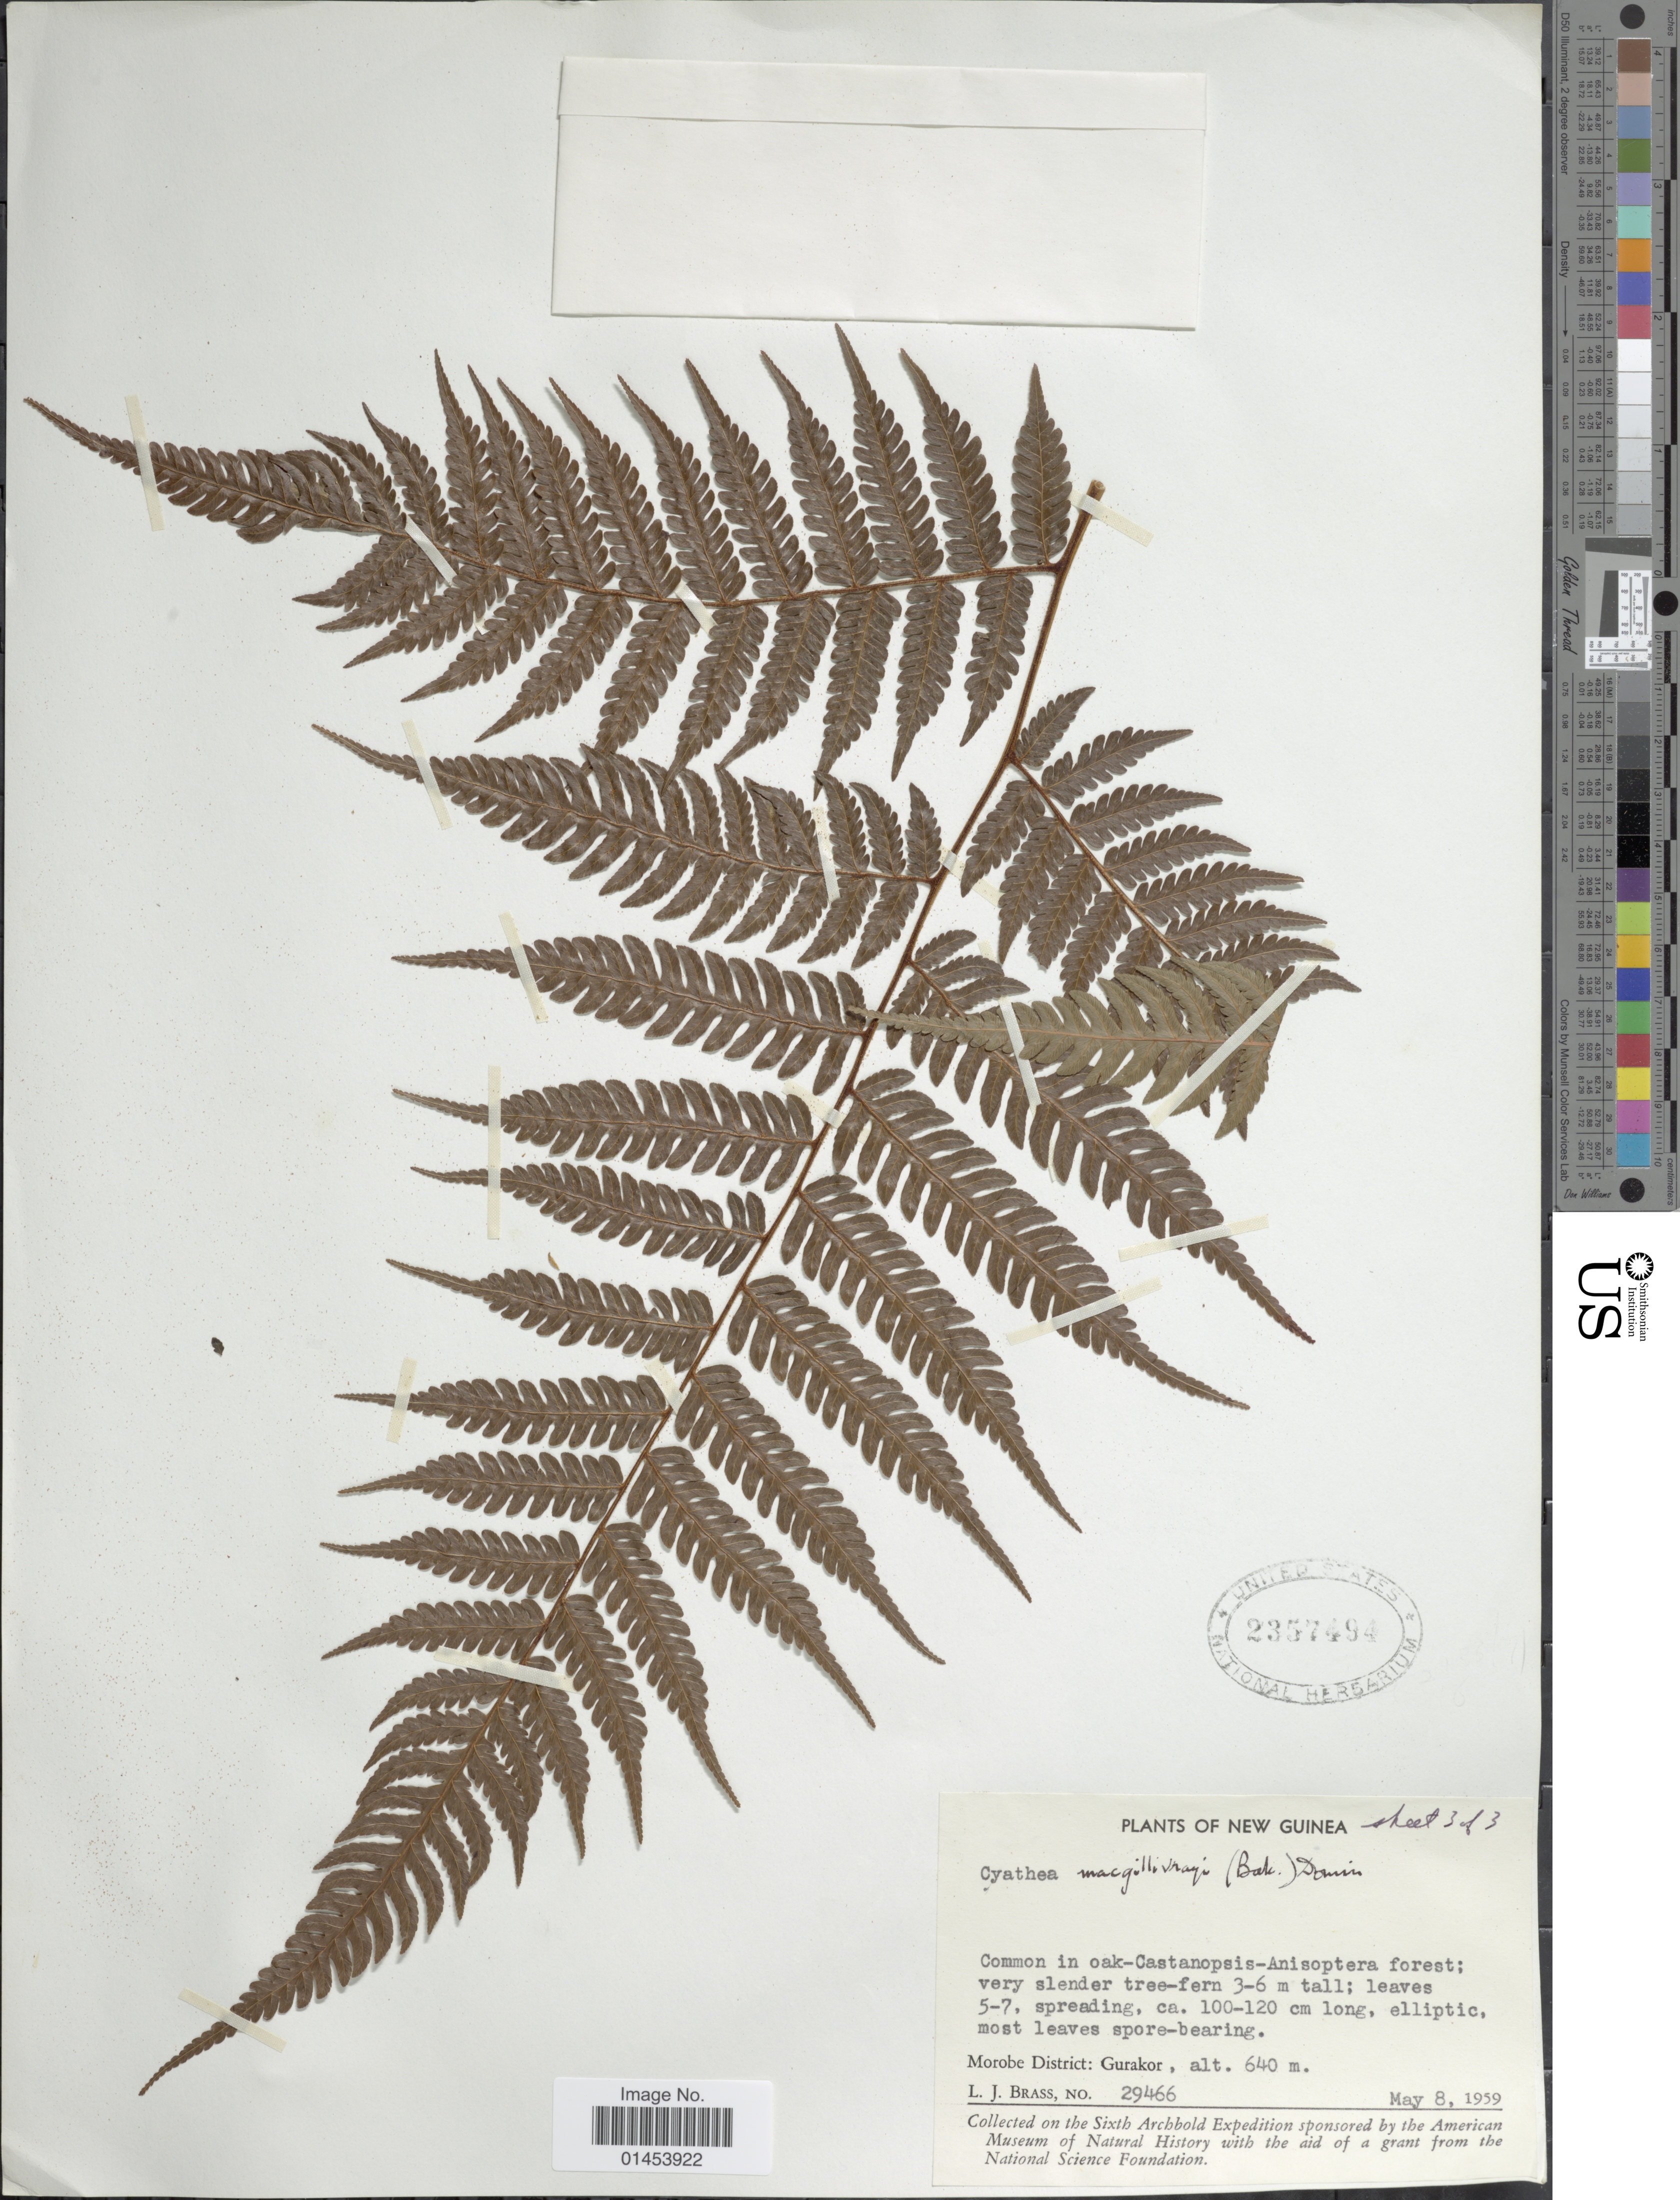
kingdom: Plantae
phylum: Tracheophyta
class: Polypodiopsida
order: Cyatheales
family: Cyatheaceae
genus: Cyathea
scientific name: Cyathea macgillivrayi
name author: (Baker) Domin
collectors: L. J. Brass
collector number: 29466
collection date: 1959-05-08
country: Papua New Guinea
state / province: Morobe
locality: New Guinea. Morobe District: Gurakor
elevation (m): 640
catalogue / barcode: US 2357494